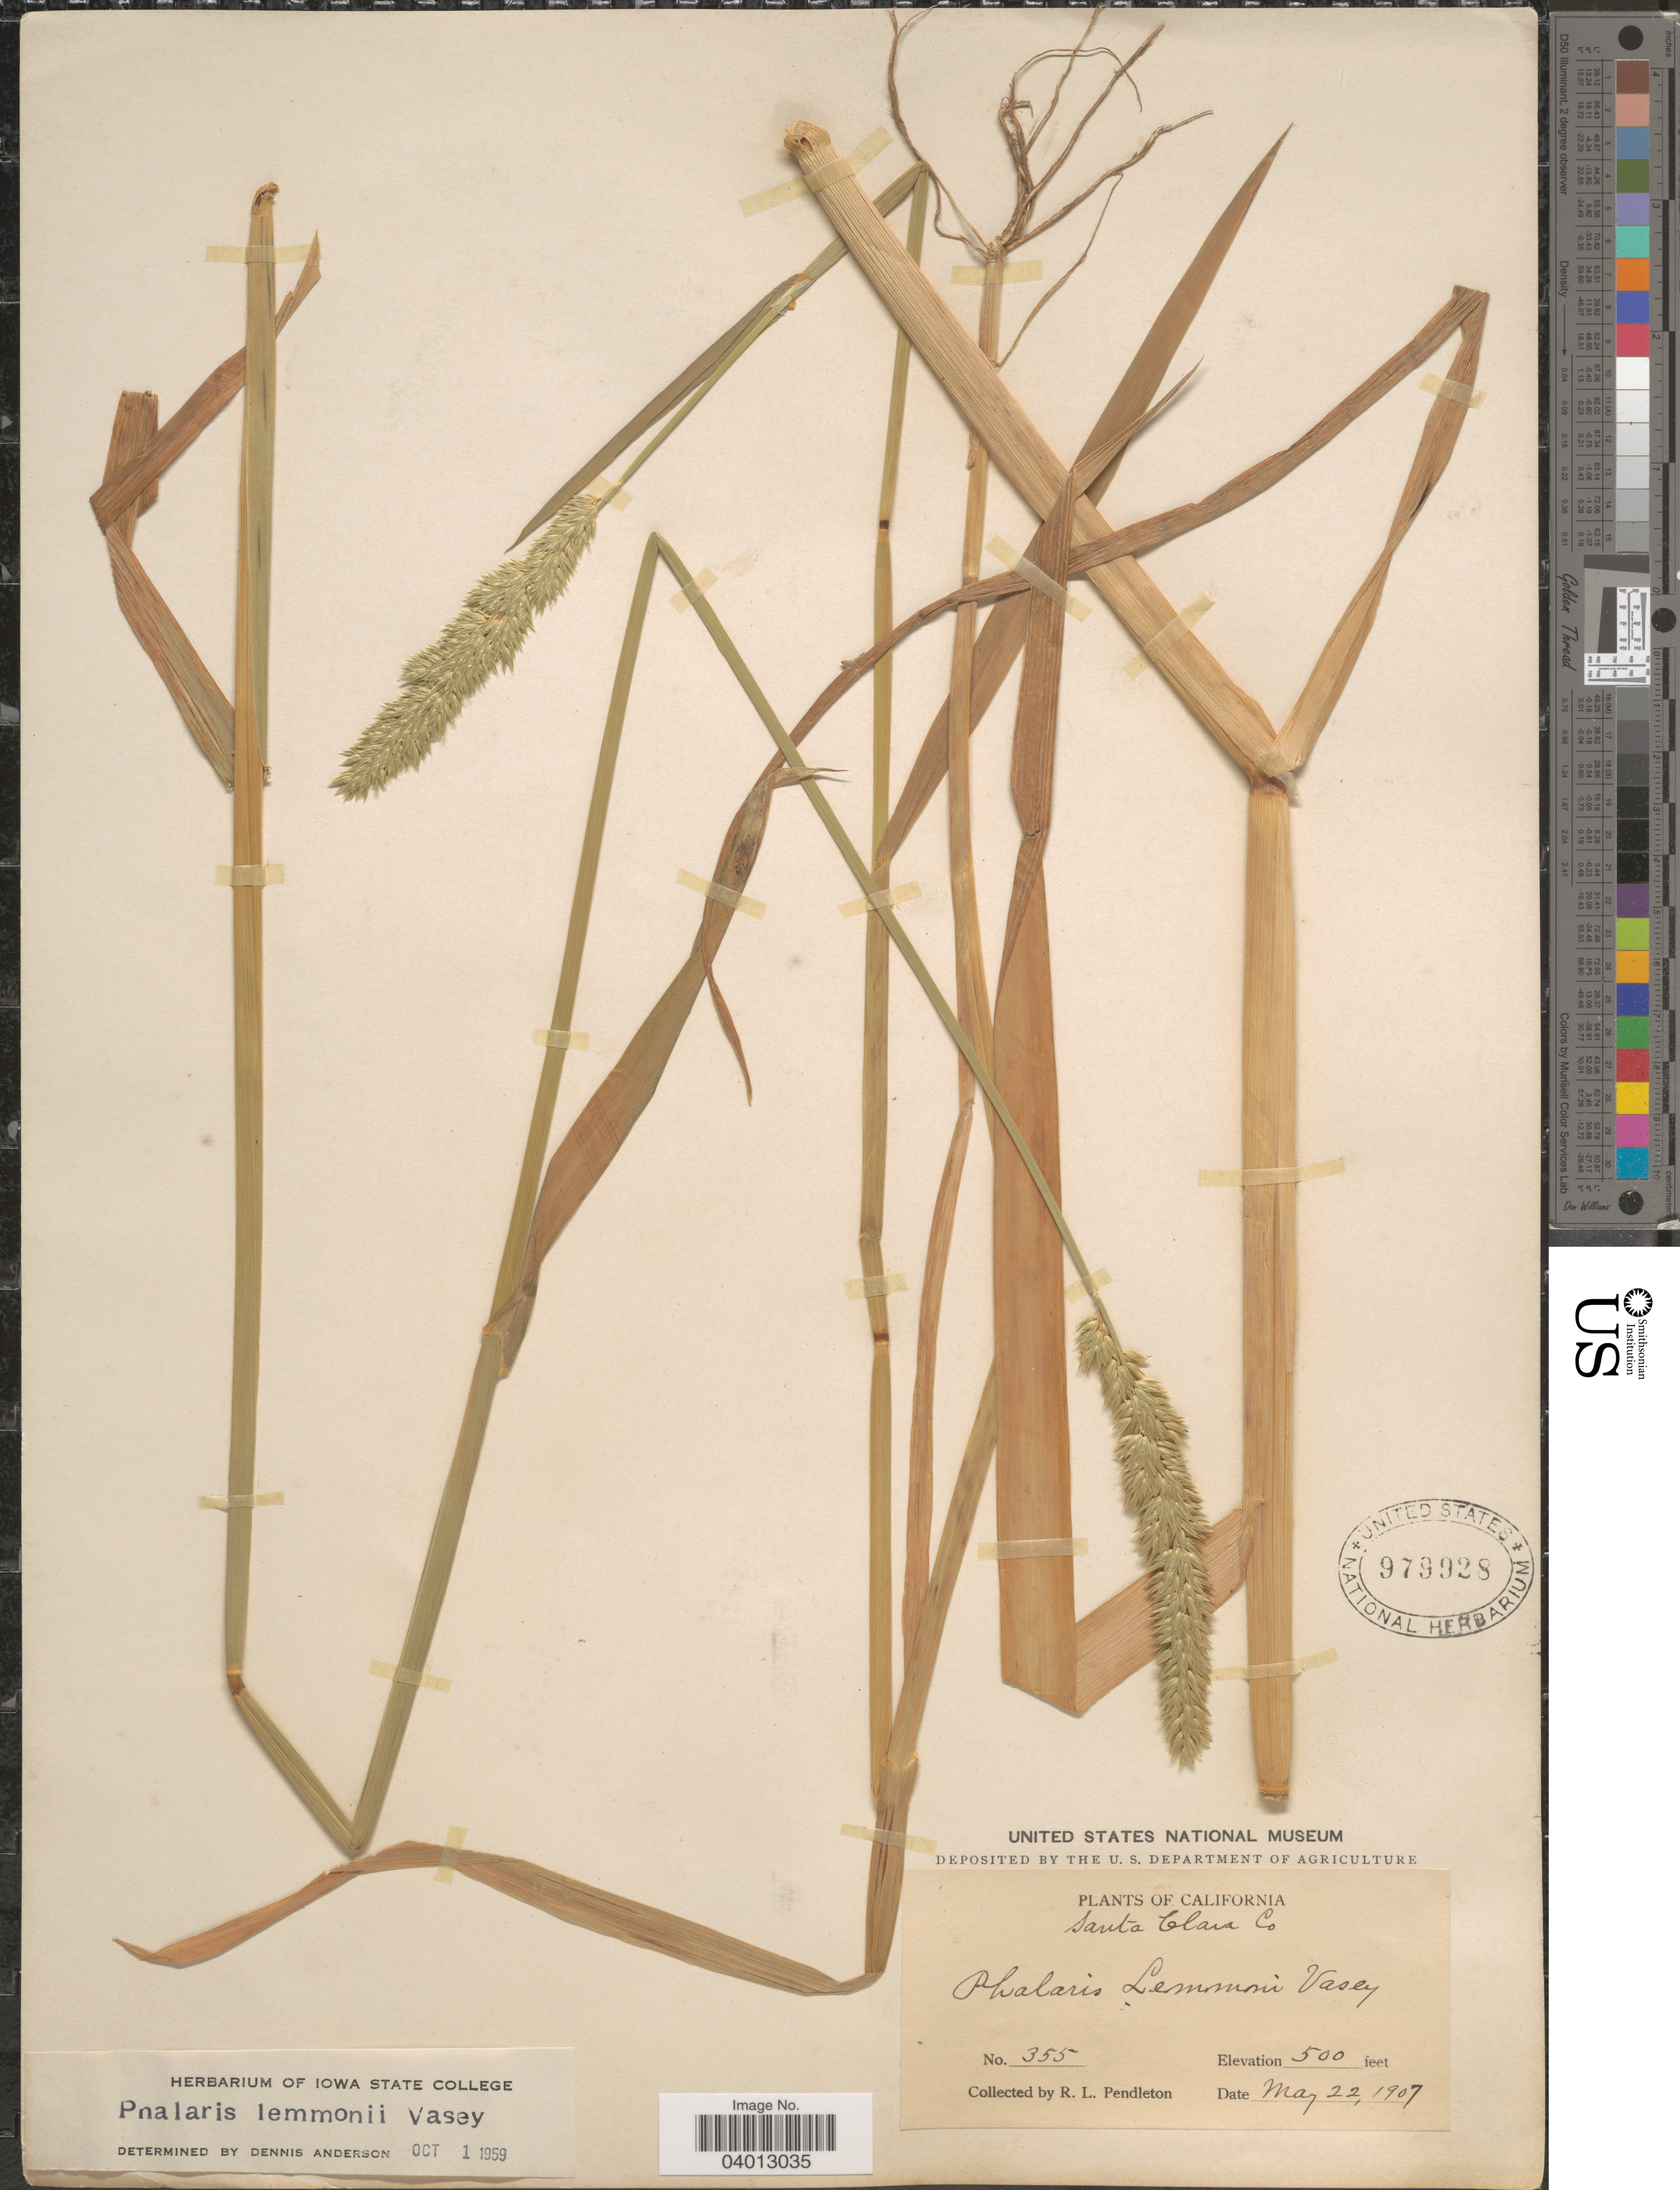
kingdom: Plantae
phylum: Tracheophyta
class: Liliopsida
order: Poales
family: Poaceae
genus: Phalaris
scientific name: Phalaris lemmonii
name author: Vasey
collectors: R. Pendleton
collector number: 355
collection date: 1907-05-22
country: United States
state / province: California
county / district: Santa Clara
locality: Santa Clara Co.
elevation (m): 152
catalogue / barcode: US 979928